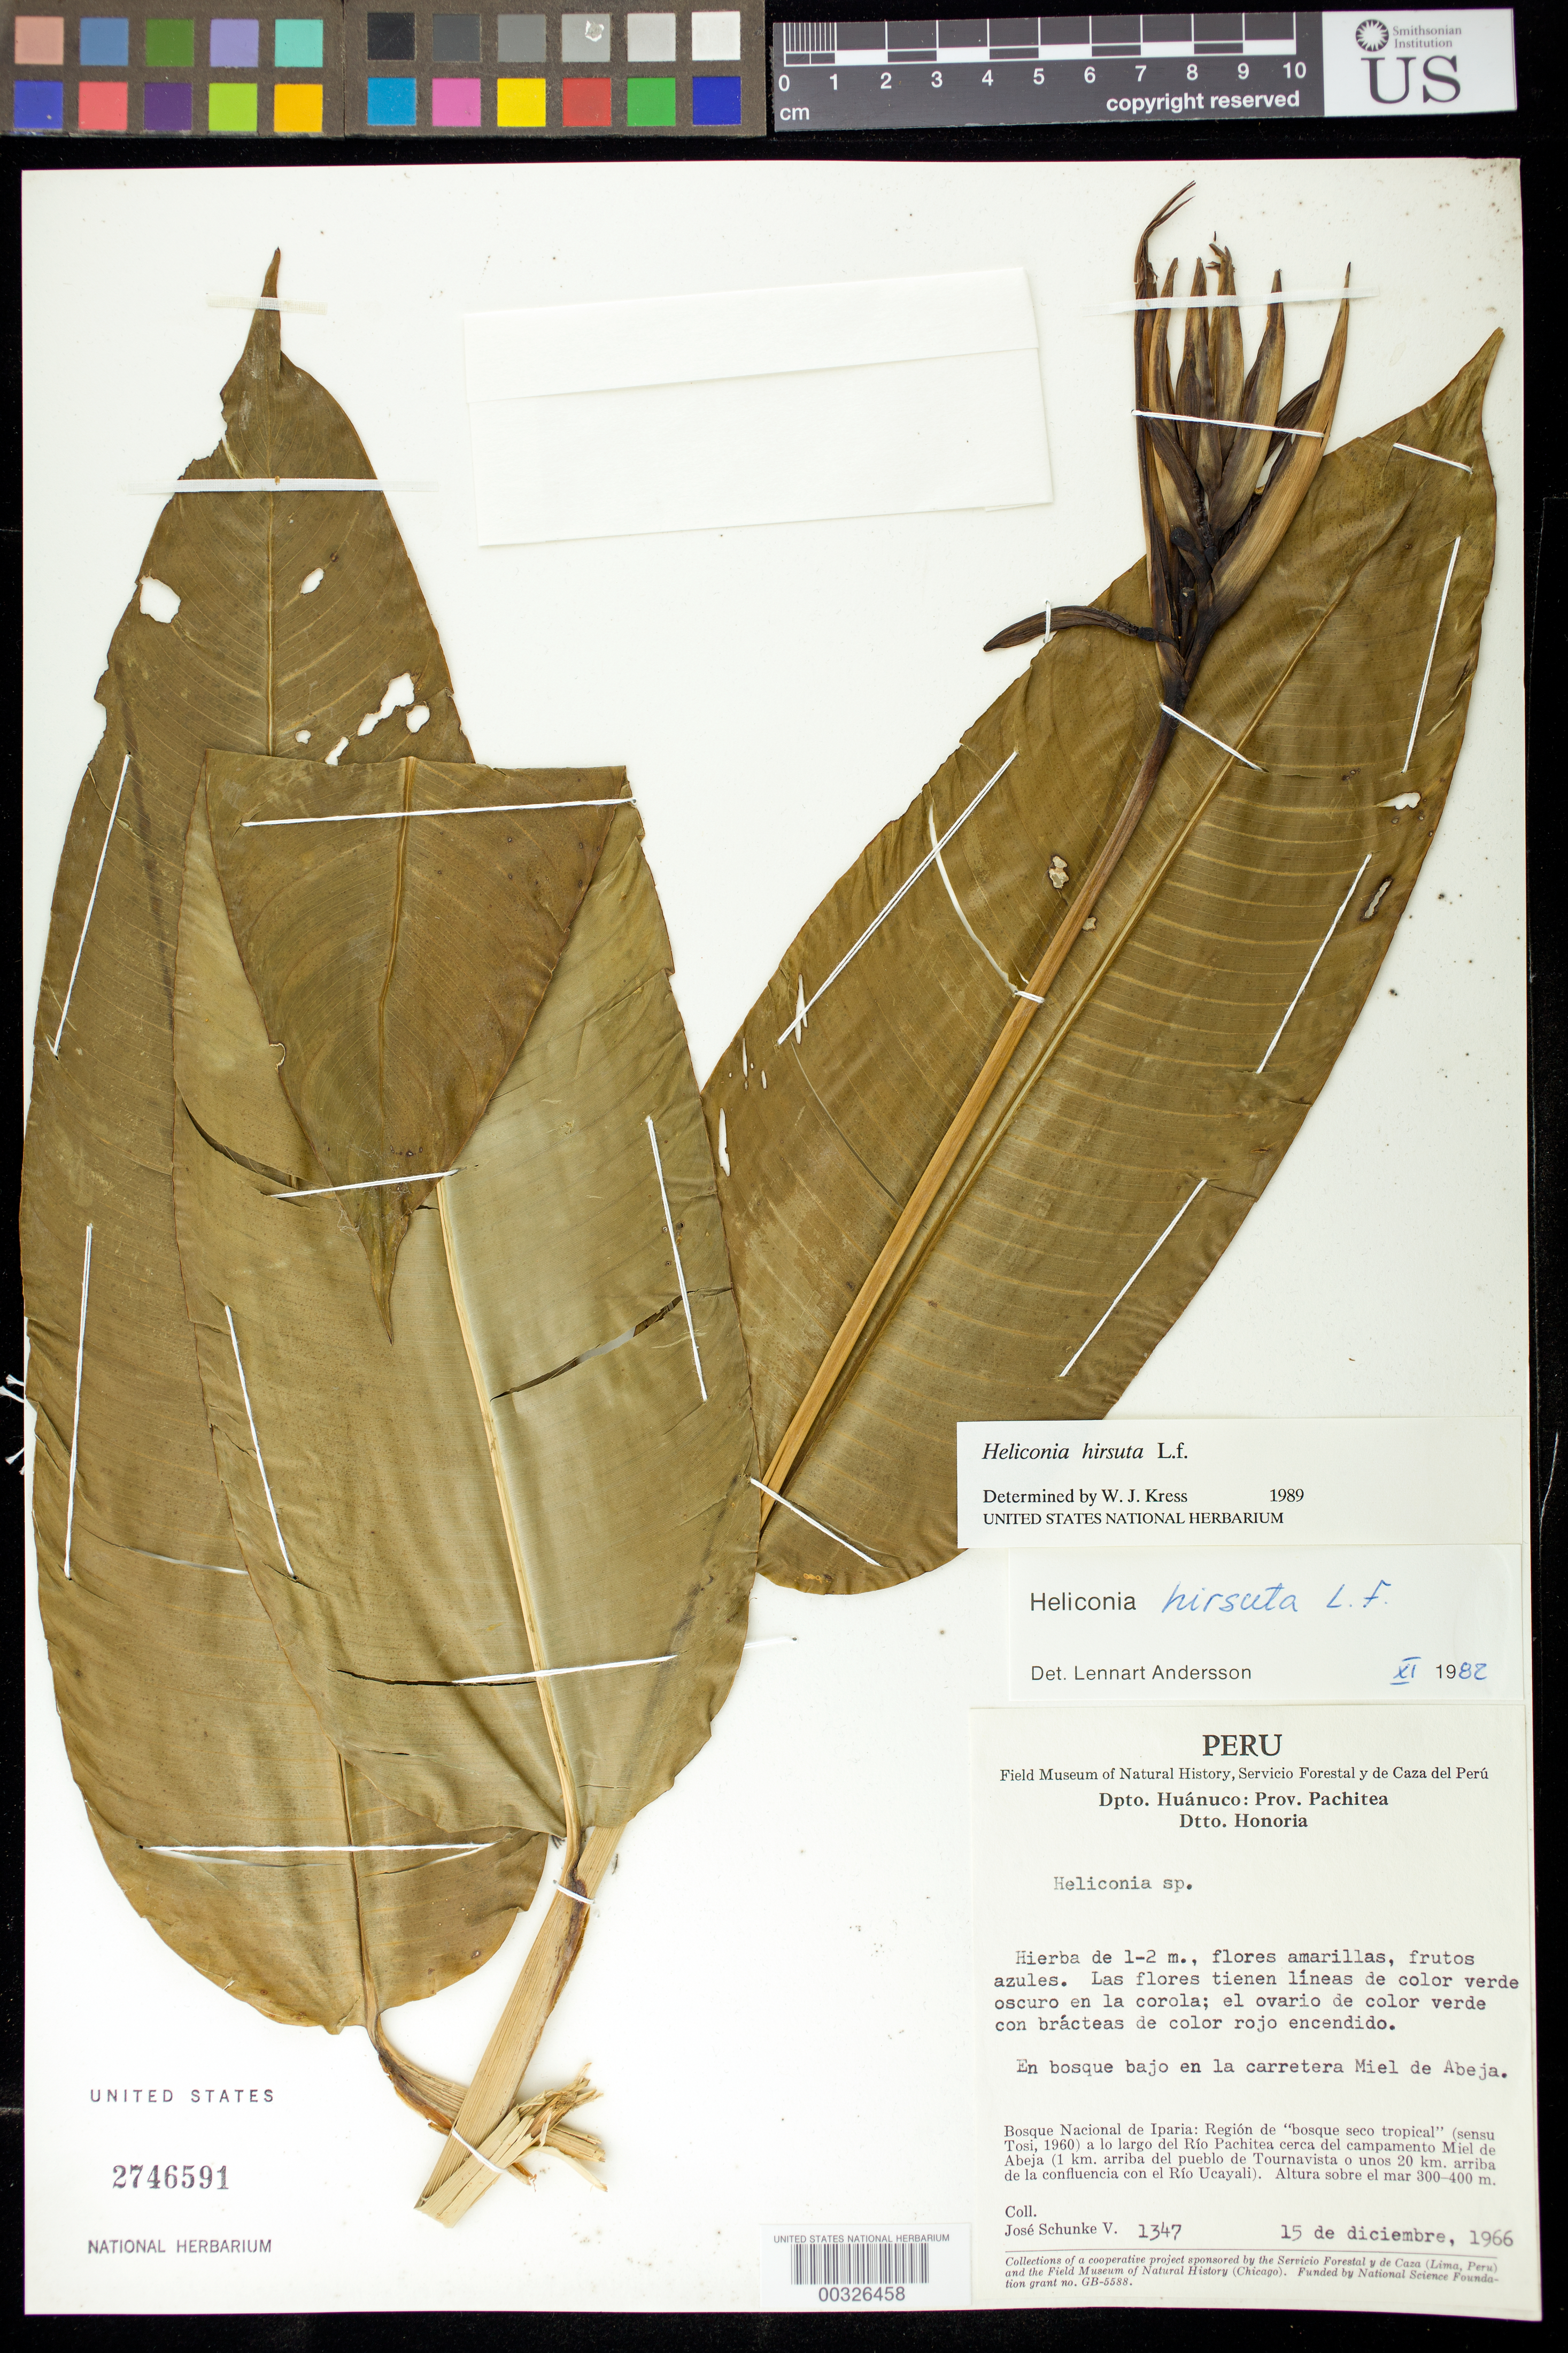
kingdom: Plantae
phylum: Tracheophyta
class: Liliopsida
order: Zingiberales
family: Heliconiaceae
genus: Heliconia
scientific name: Heliconia hirsuta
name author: L. f.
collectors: J. Schunke Vigo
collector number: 1347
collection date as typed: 15 Dec 1966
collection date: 1966-12-15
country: Peru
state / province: Huánuco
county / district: Pachitea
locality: Dtto. Honoria, on the highway Miel from Abeja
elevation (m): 300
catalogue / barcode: US 2746591